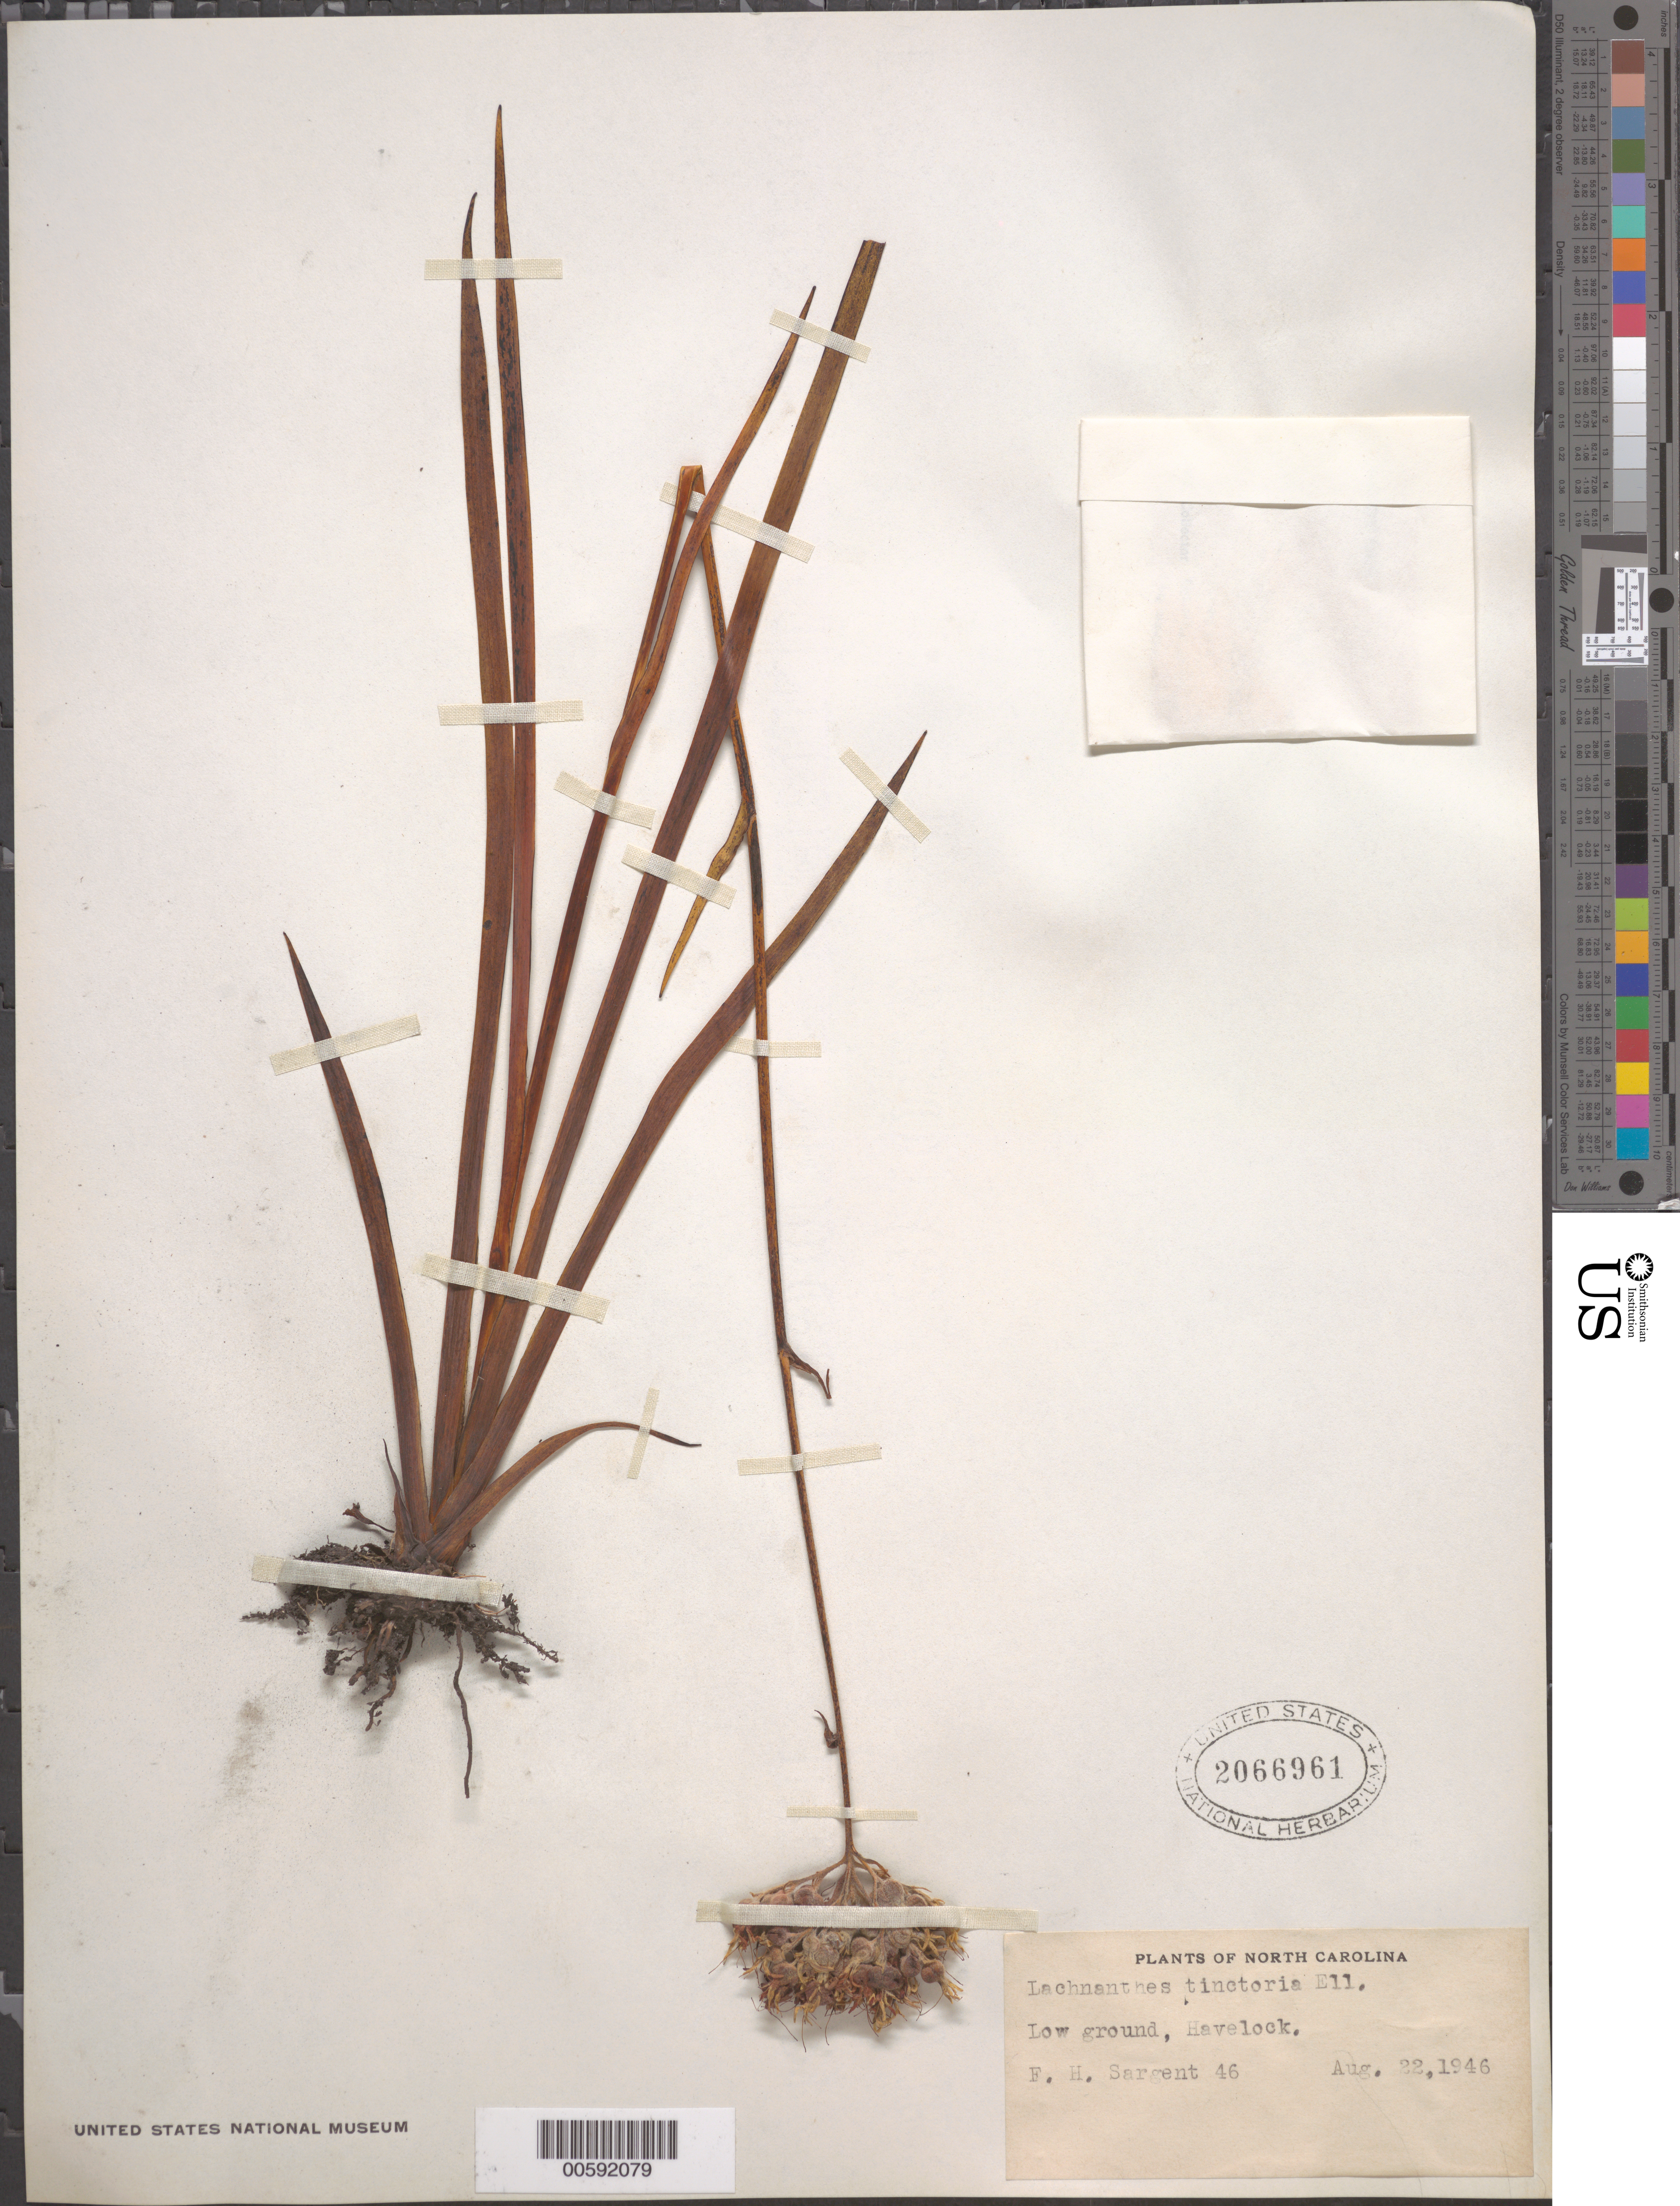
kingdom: Plantae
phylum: Tracheophyta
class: Liliopsida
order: Commelinales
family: Haemodoraceae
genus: Lachnanthes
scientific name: Lachnanthes tinctoria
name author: (Walter ex J.F. Gmel.) Elliott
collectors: F. H. Sargent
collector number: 46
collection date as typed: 22 Aug 1946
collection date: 1946-08-22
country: United States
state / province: North Carolina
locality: Havelock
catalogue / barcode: US 2066961